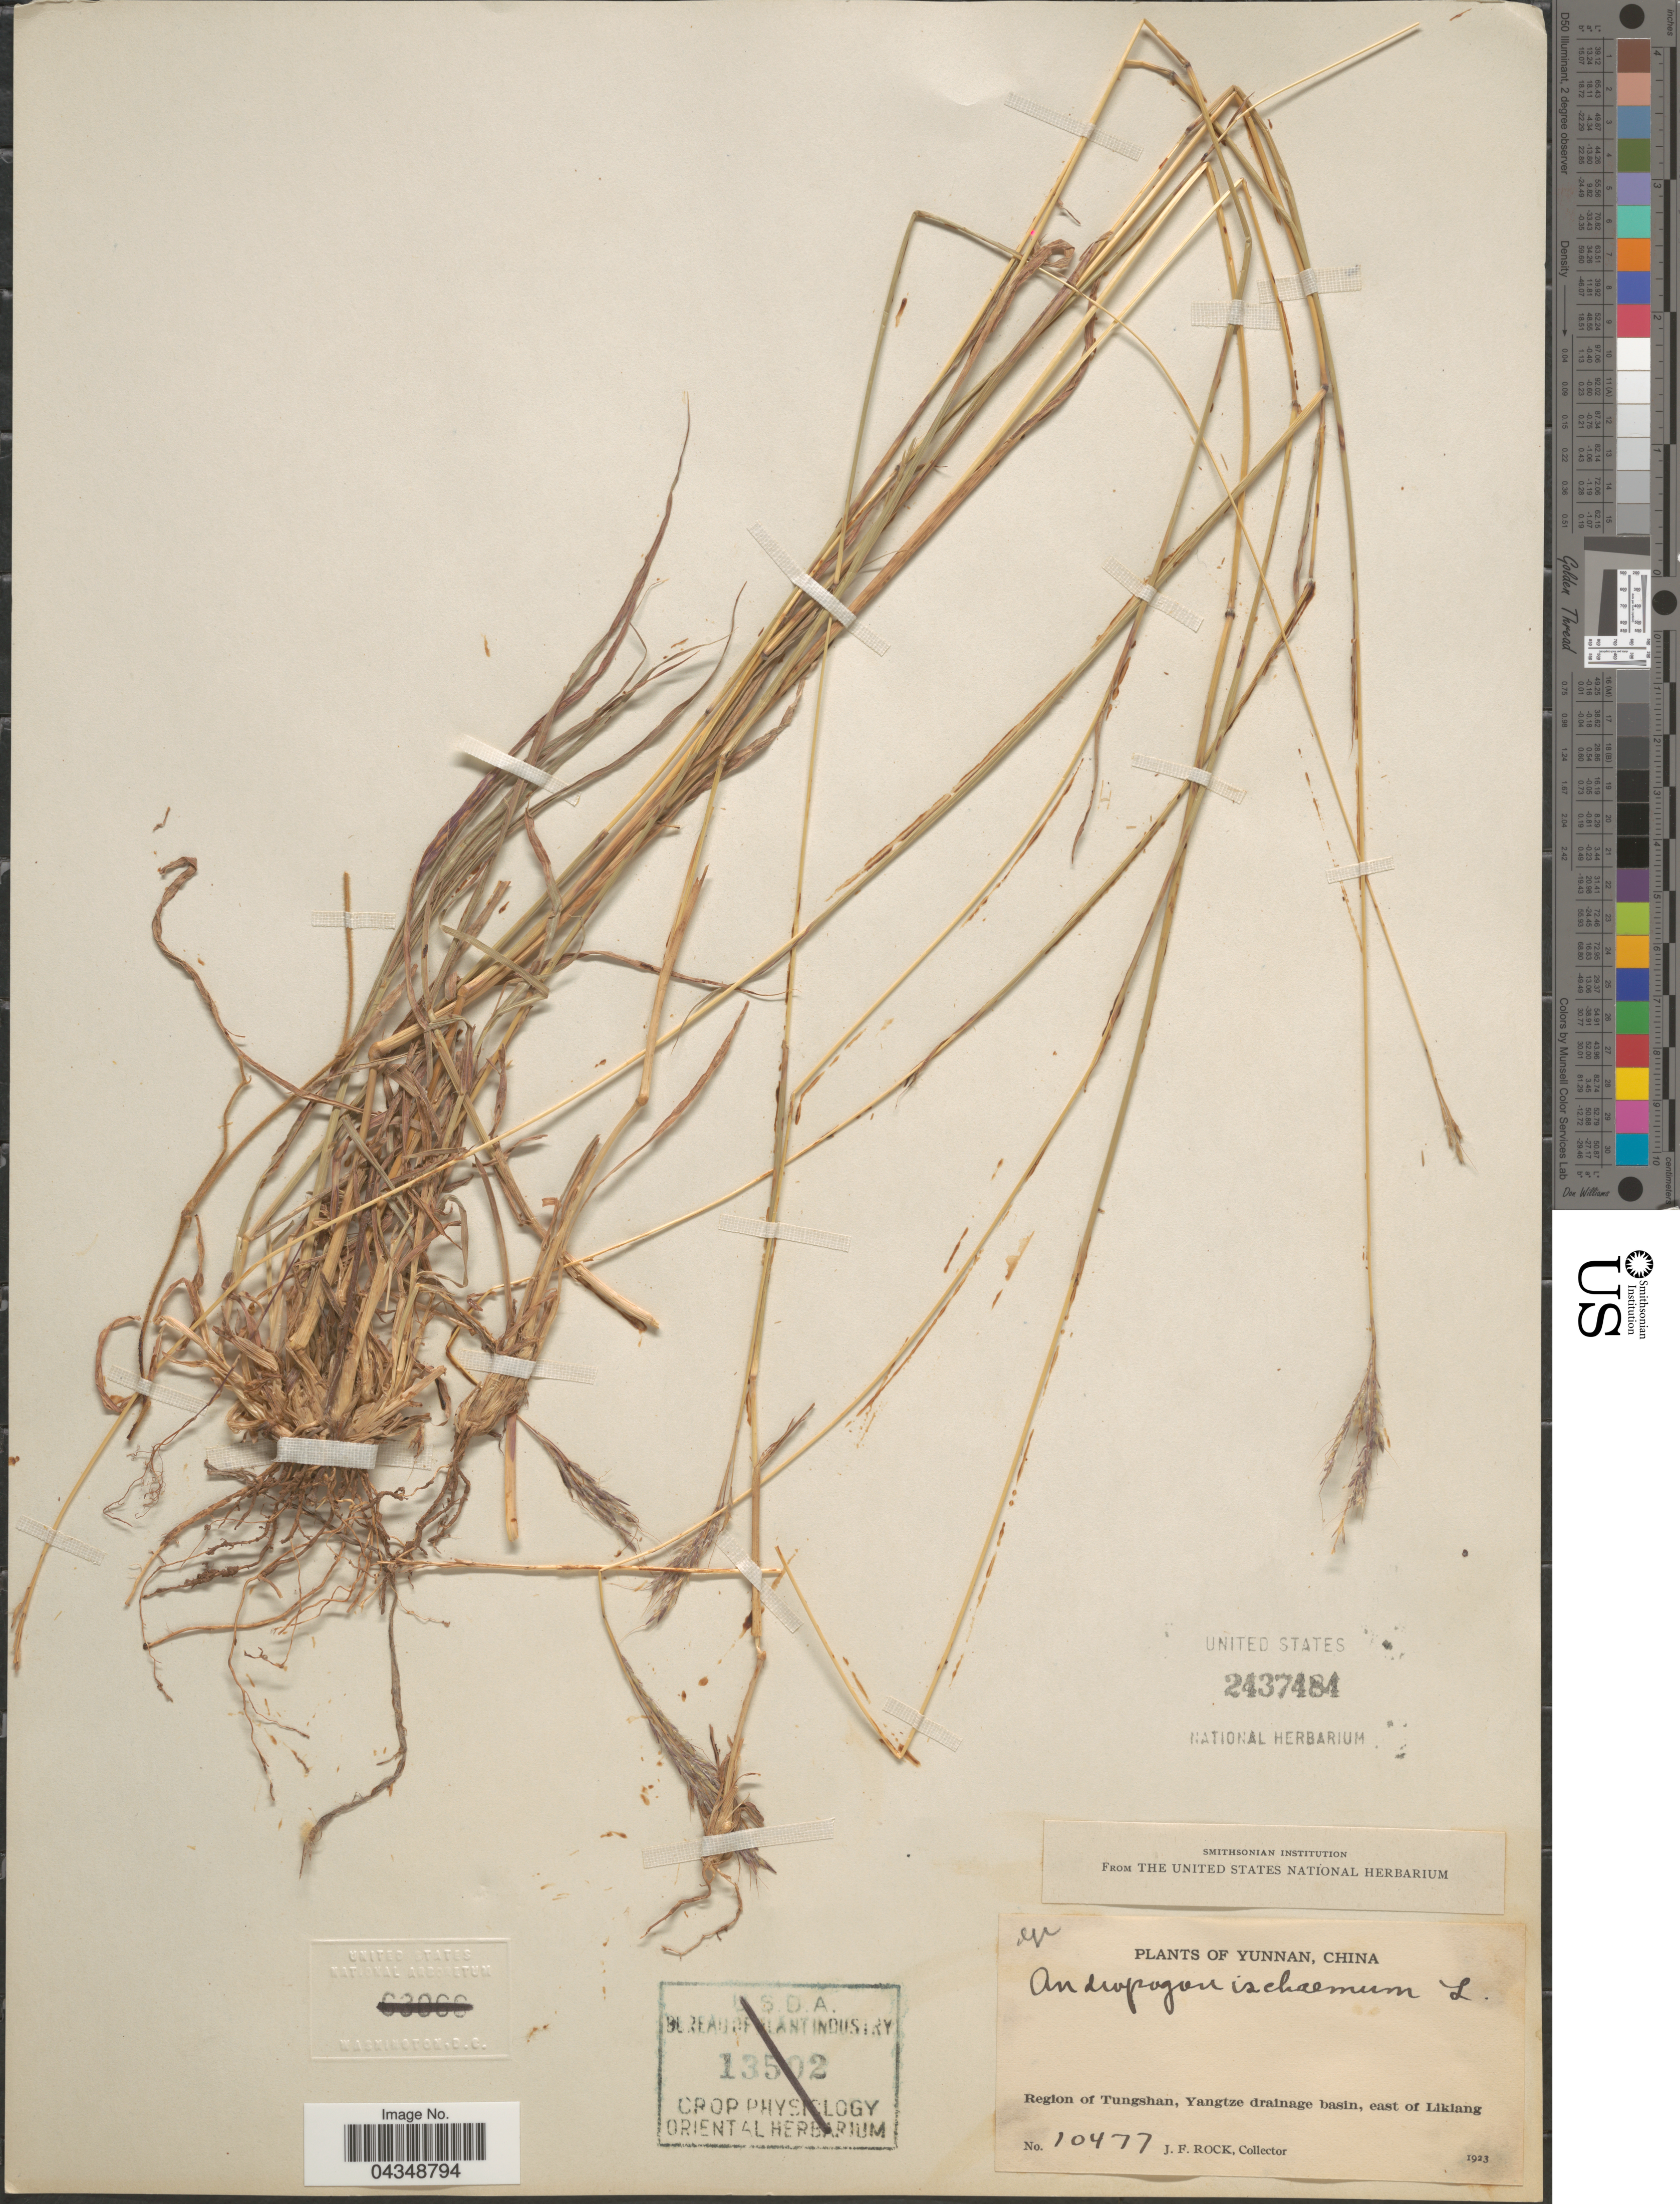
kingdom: Plantae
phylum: Tracheophyta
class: Liliopsida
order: Poales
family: Poaceae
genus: Bothriochloa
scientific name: Bothriochloa ischaemum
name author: (L.) Keng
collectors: J. Rock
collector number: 10477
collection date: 1923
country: China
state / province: Yunnan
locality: Region of Tungshan, Yangtze drainage basin, east of Likiang.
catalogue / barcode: US 2437484